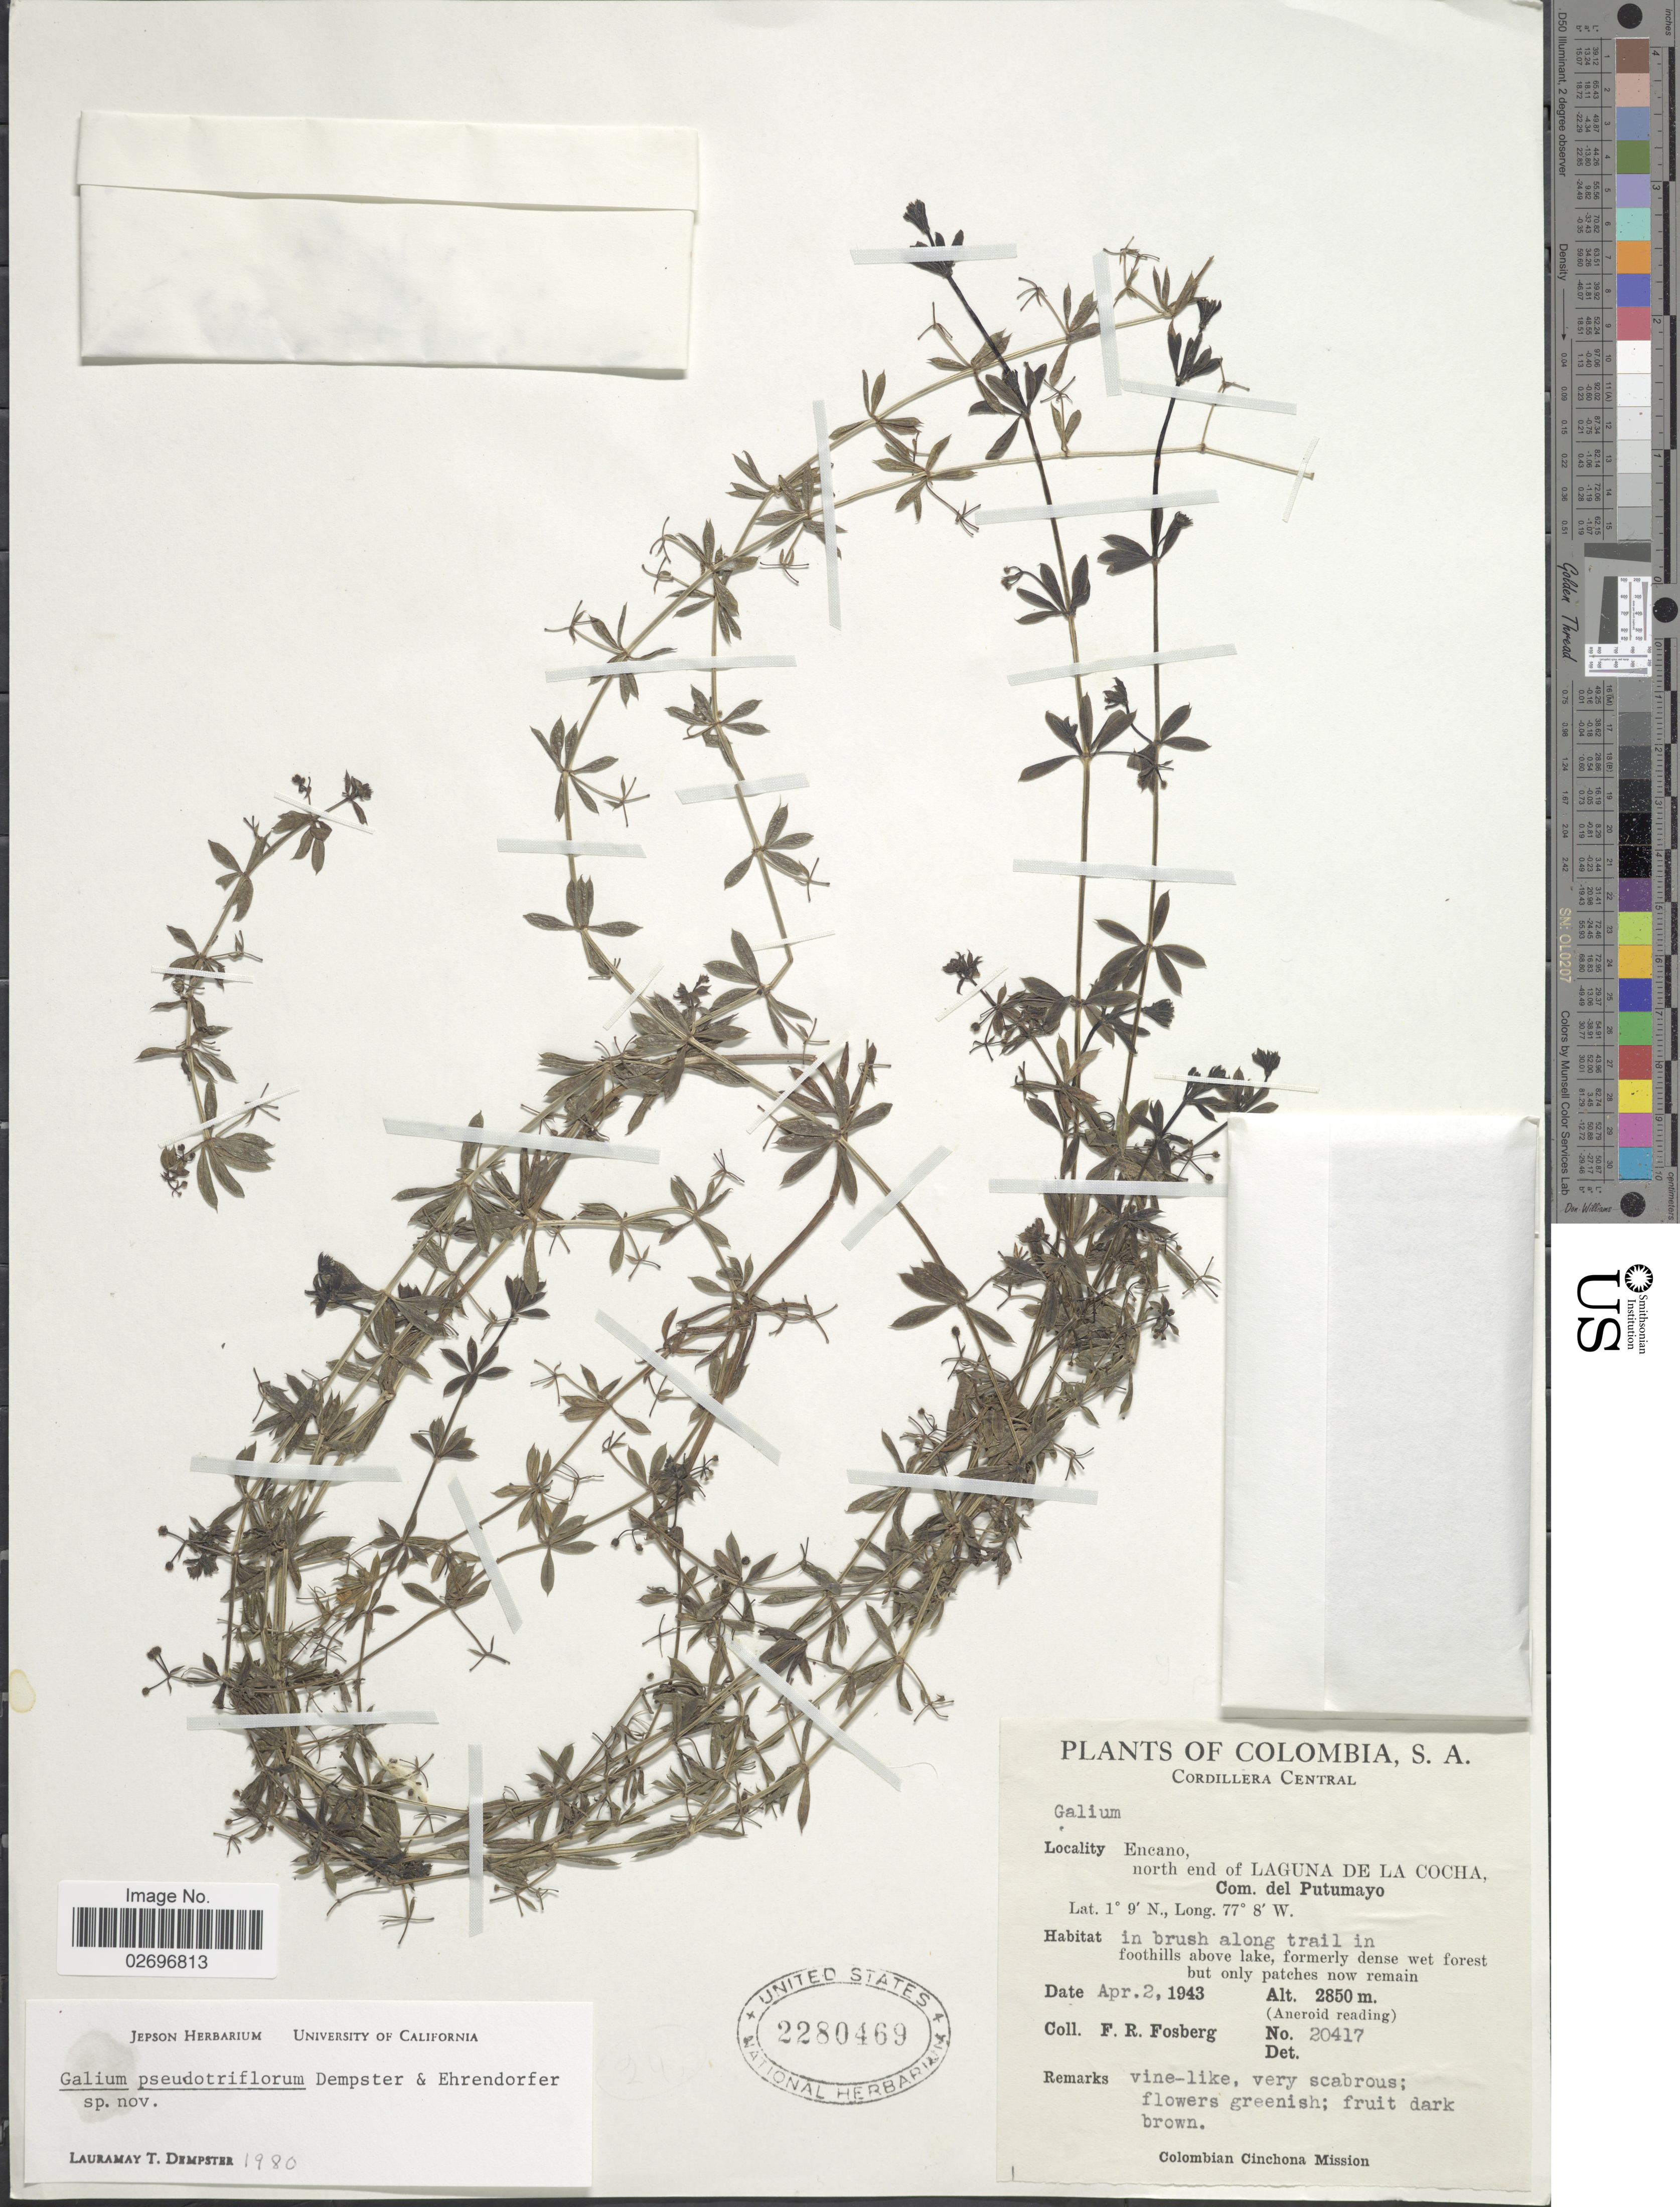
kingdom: Plantae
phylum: Tracheophyta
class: Magnoliopsida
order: Gentianales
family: Rubiaceae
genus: Galium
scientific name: Galium pseudotriflorum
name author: Dempster & Ehrend.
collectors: F. R. Fosberg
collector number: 20417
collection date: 1943-04-02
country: Colombia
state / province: Putumayo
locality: Cordillera Oriental, Encano, north end of Laguna De La Cocha, Com. del Putumayo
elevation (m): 2850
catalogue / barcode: US 2280469